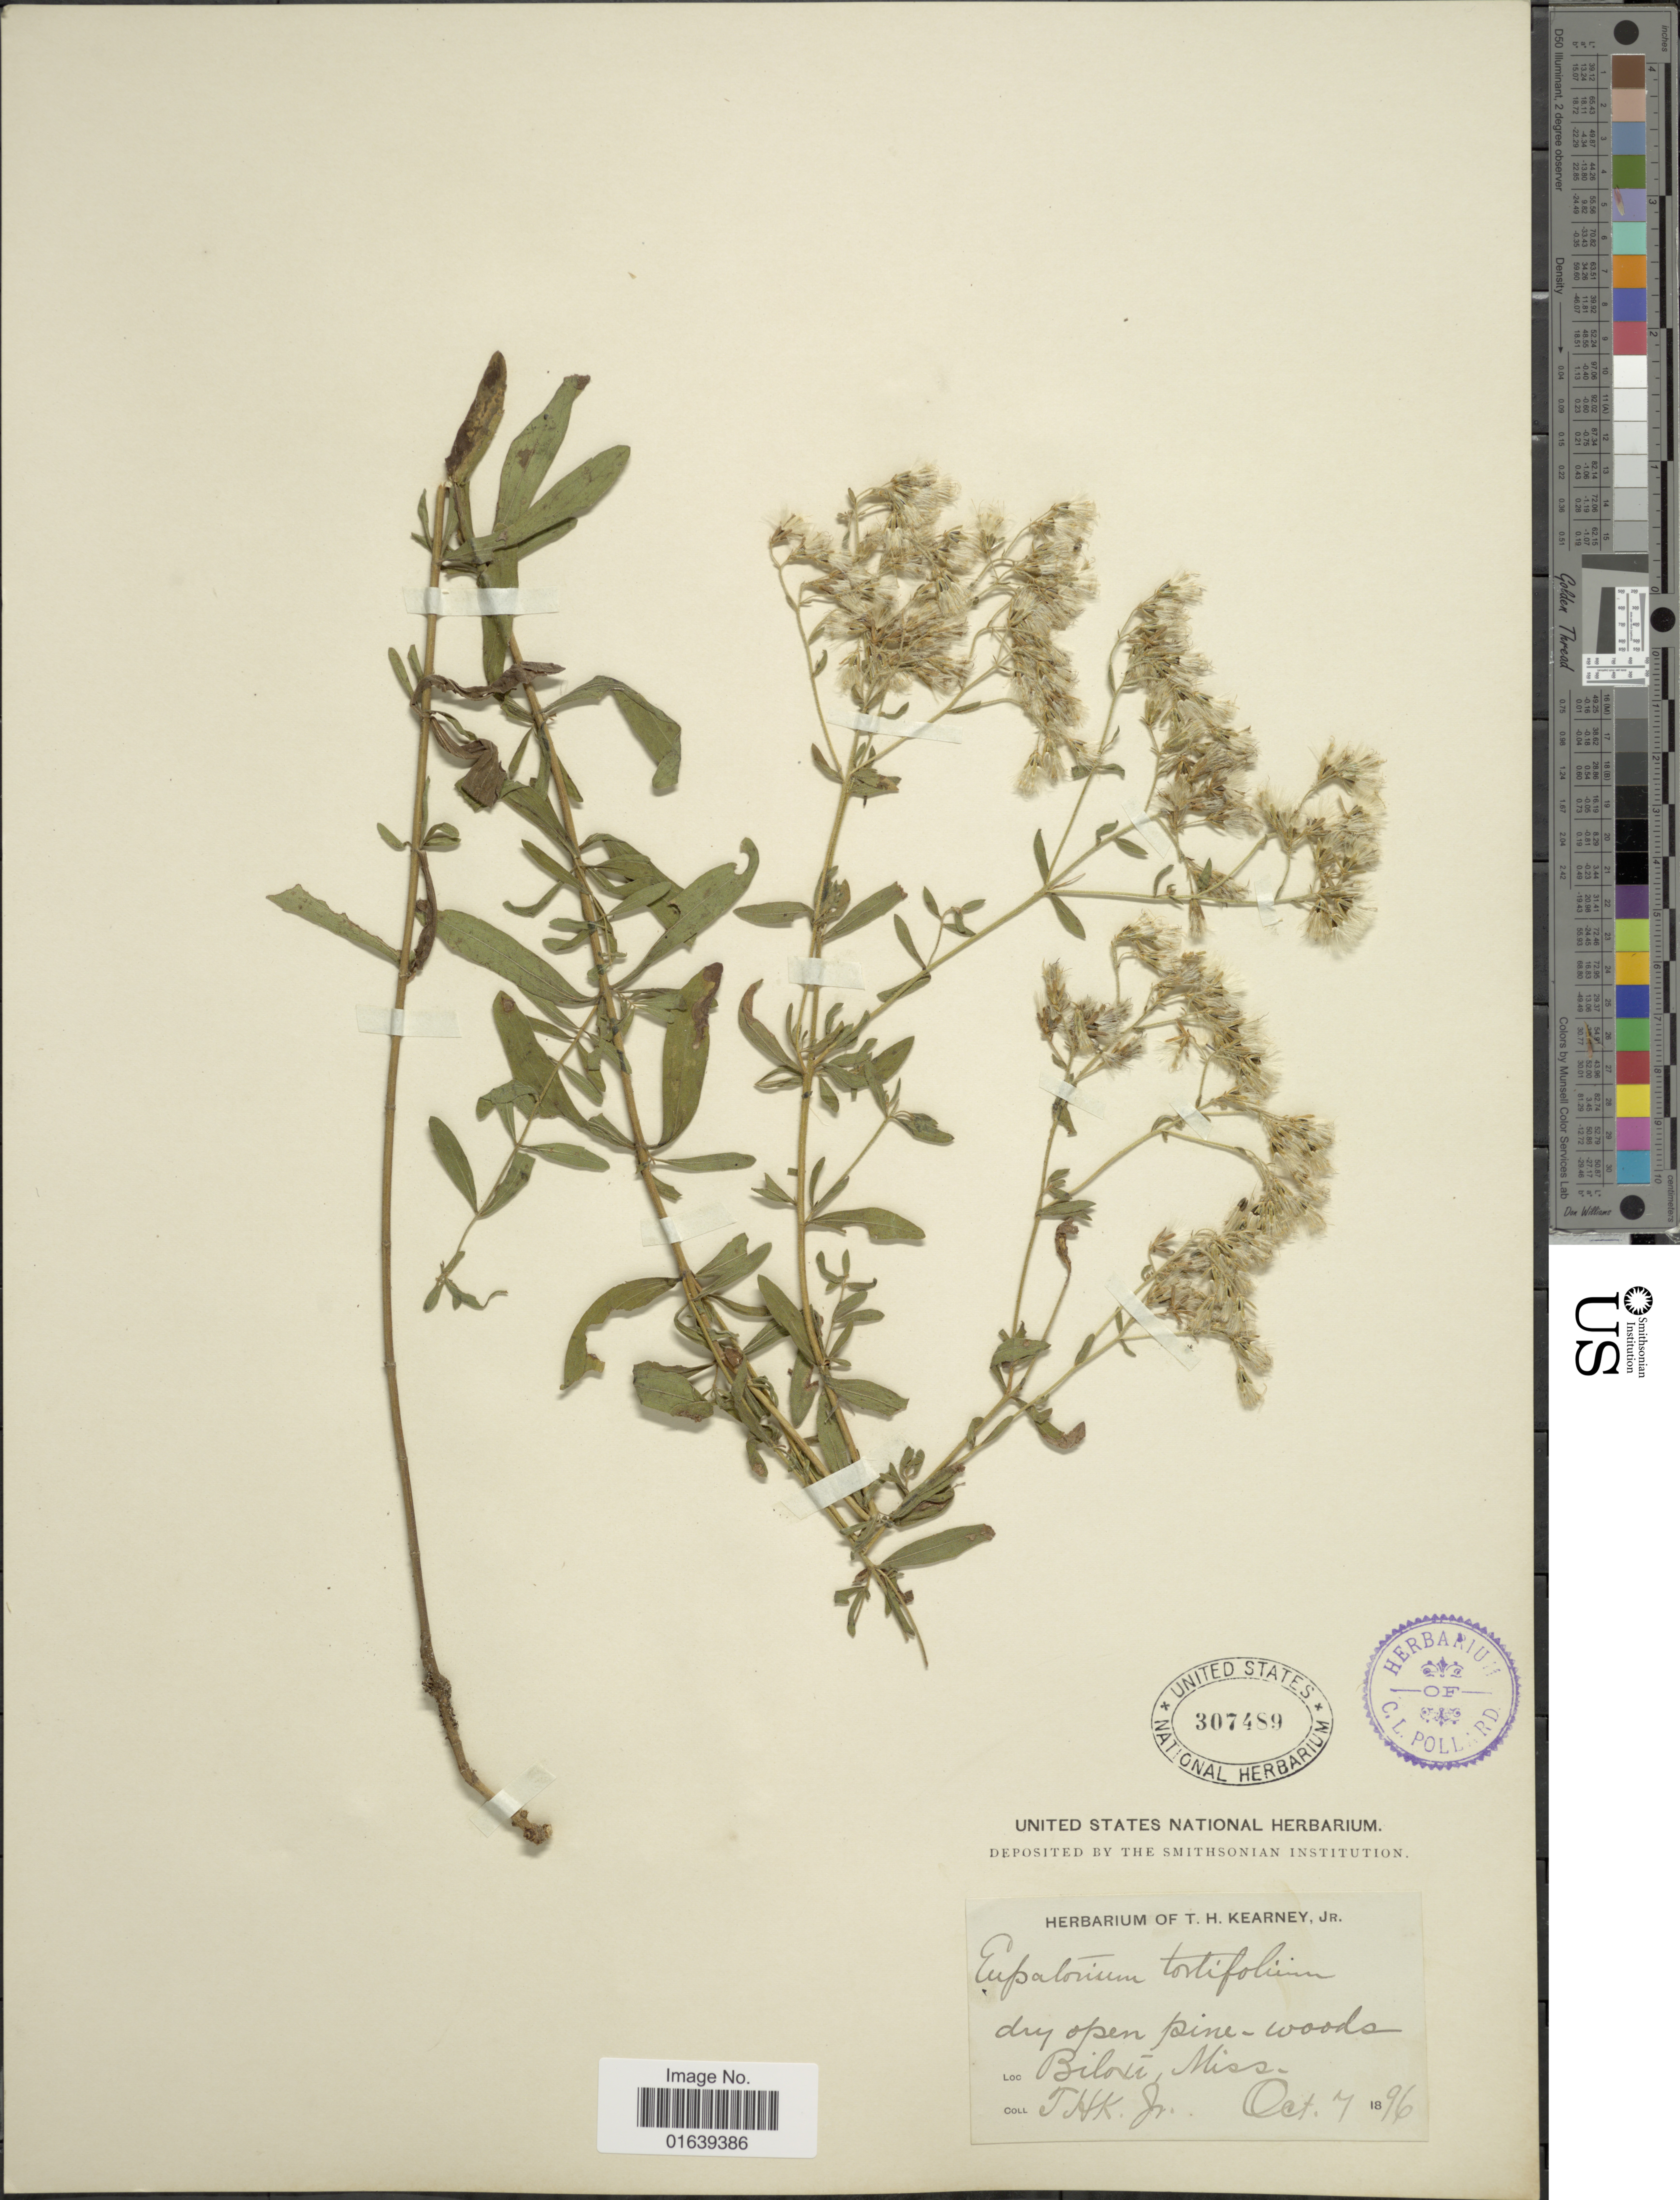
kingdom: Plantae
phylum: Tracheophyta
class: Magnoliopsida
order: Asterales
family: Asteraceae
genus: Eupatorium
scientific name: Eupatorium linearifolium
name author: Walter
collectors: T. H. Kearney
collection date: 1896-10-07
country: United States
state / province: Mississippi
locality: Biloxi, Miss. dry open woods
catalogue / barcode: US 307489